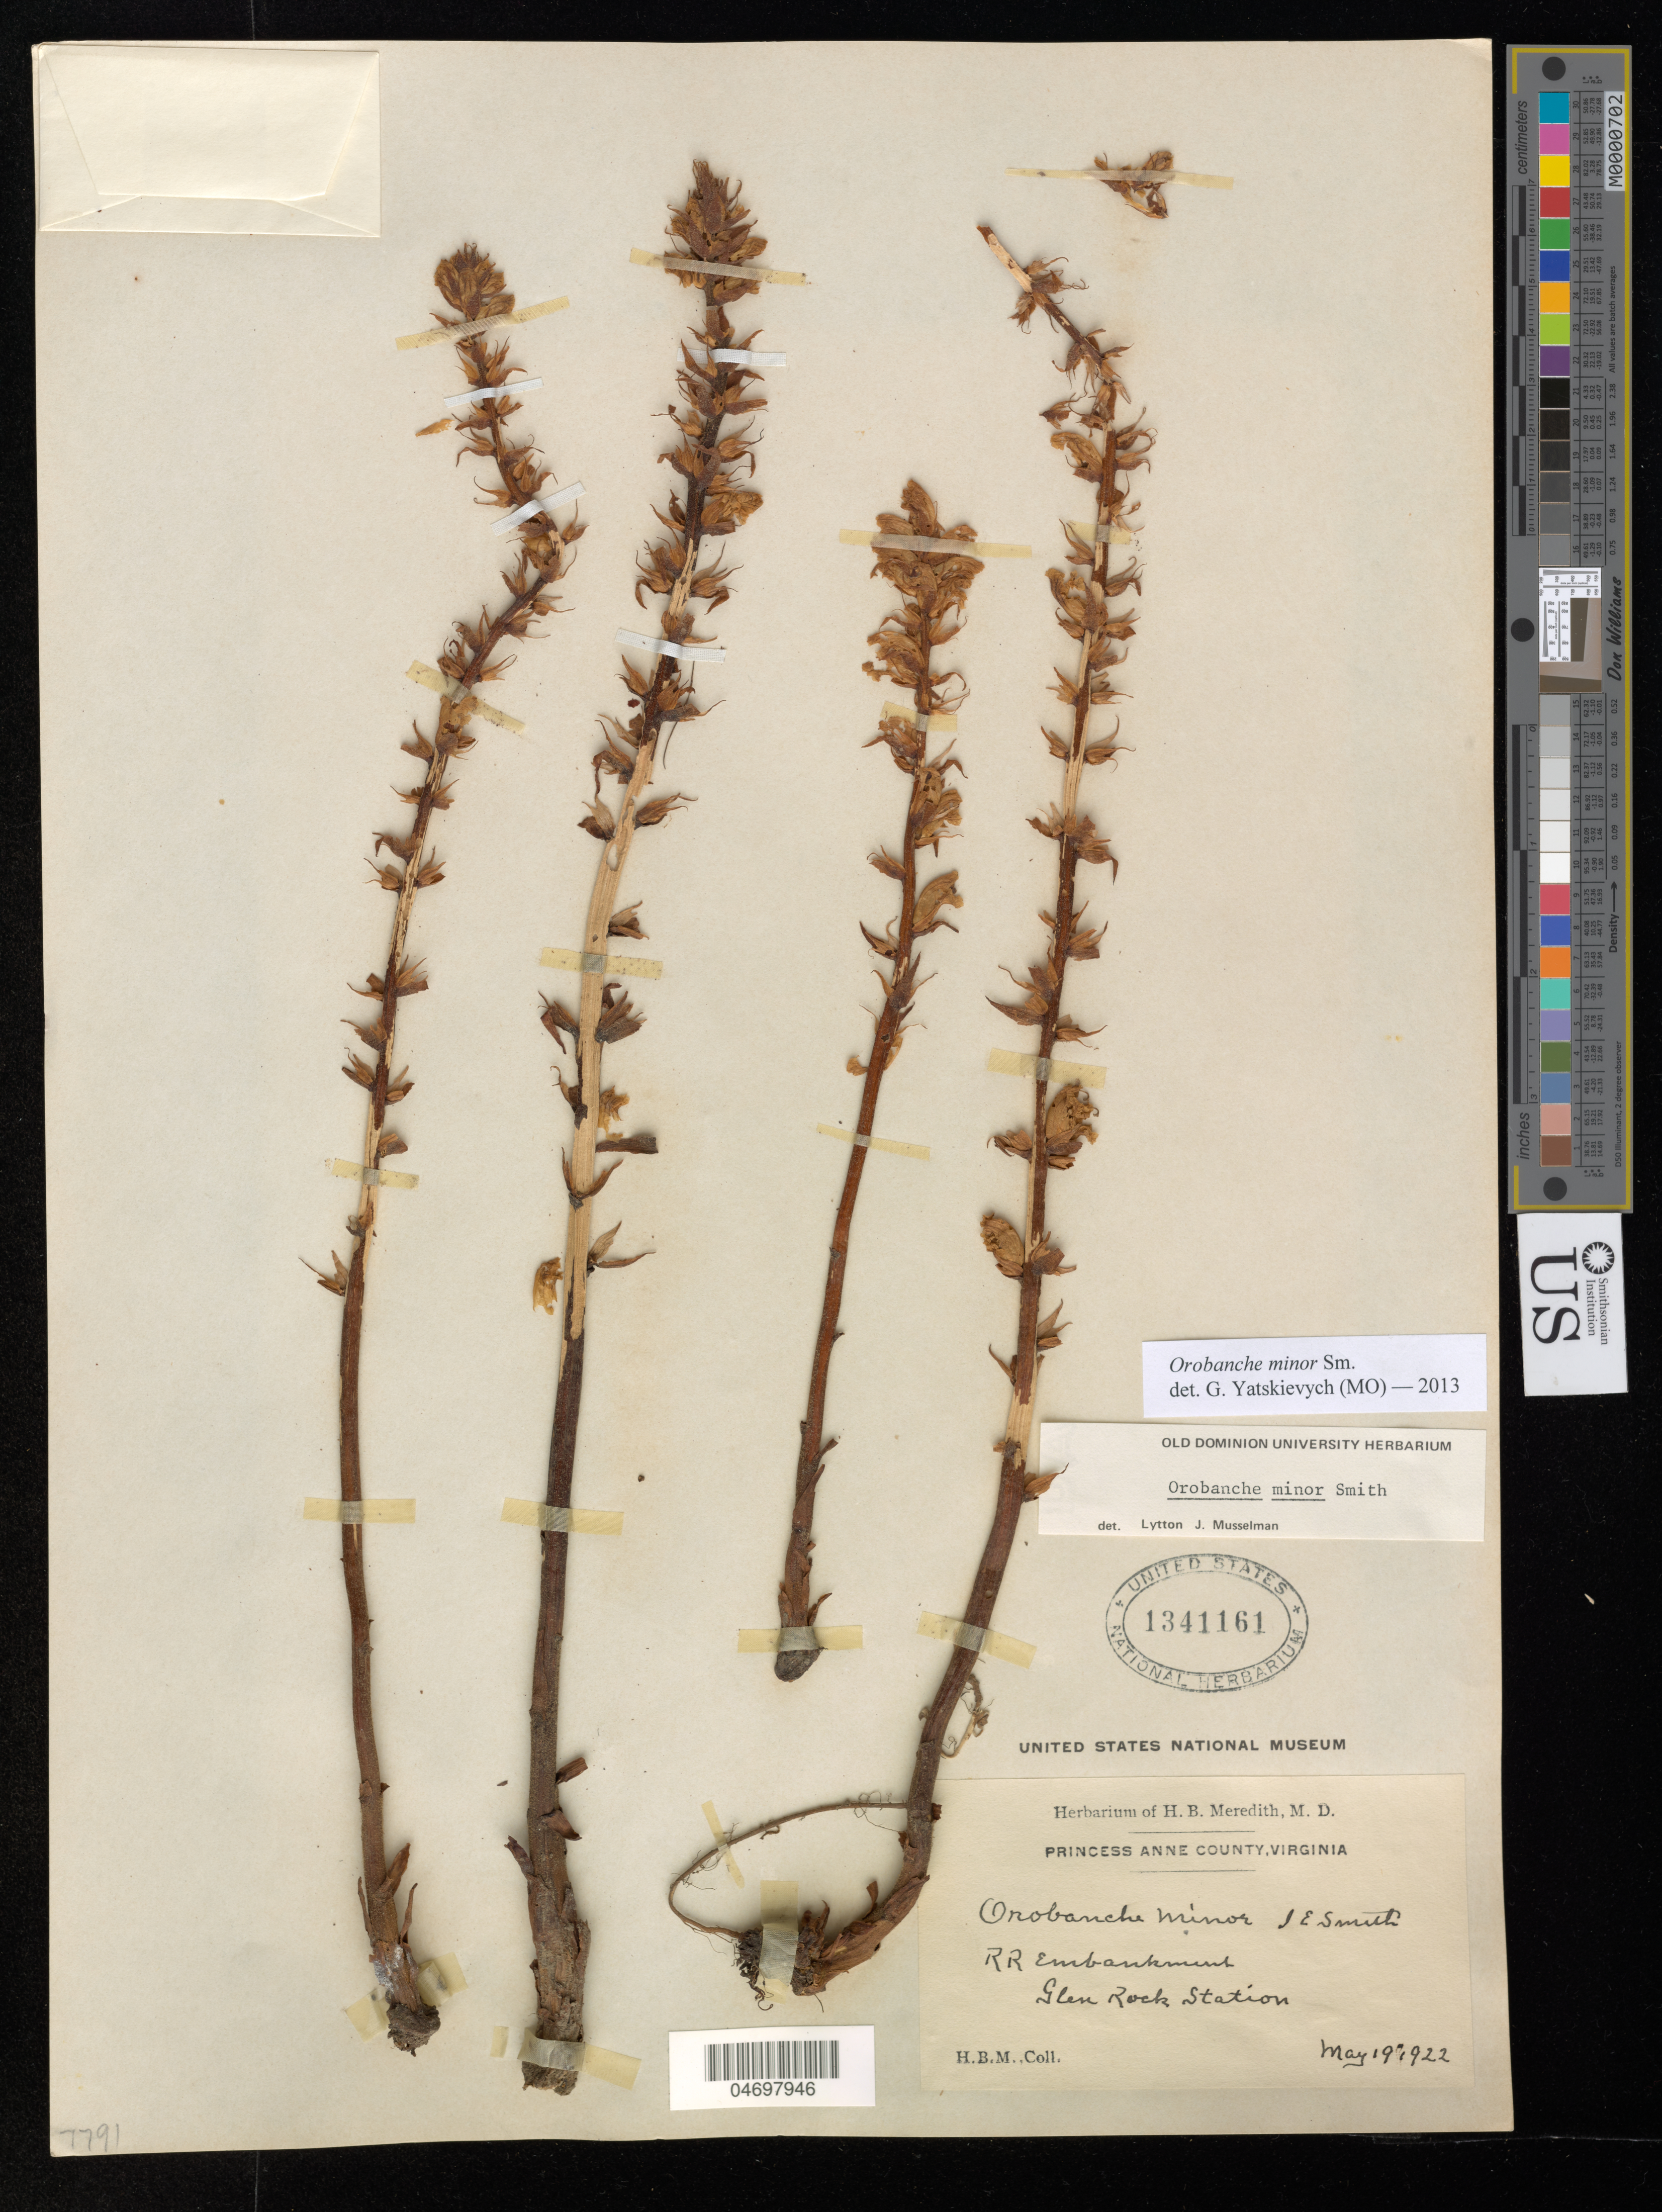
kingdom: Plantae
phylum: Tracheophyta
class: Magnoliopsida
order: Lamiales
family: Orobanchaceae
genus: Orobanche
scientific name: Orobanche minor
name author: Sm.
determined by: Yatskievych, G.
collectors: H. Meredith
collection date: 1922-05-19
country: United States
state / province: Virginia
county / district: City of Virginia Beach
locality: Along RR Track, Glen Rock Station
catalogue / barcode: US 1341161